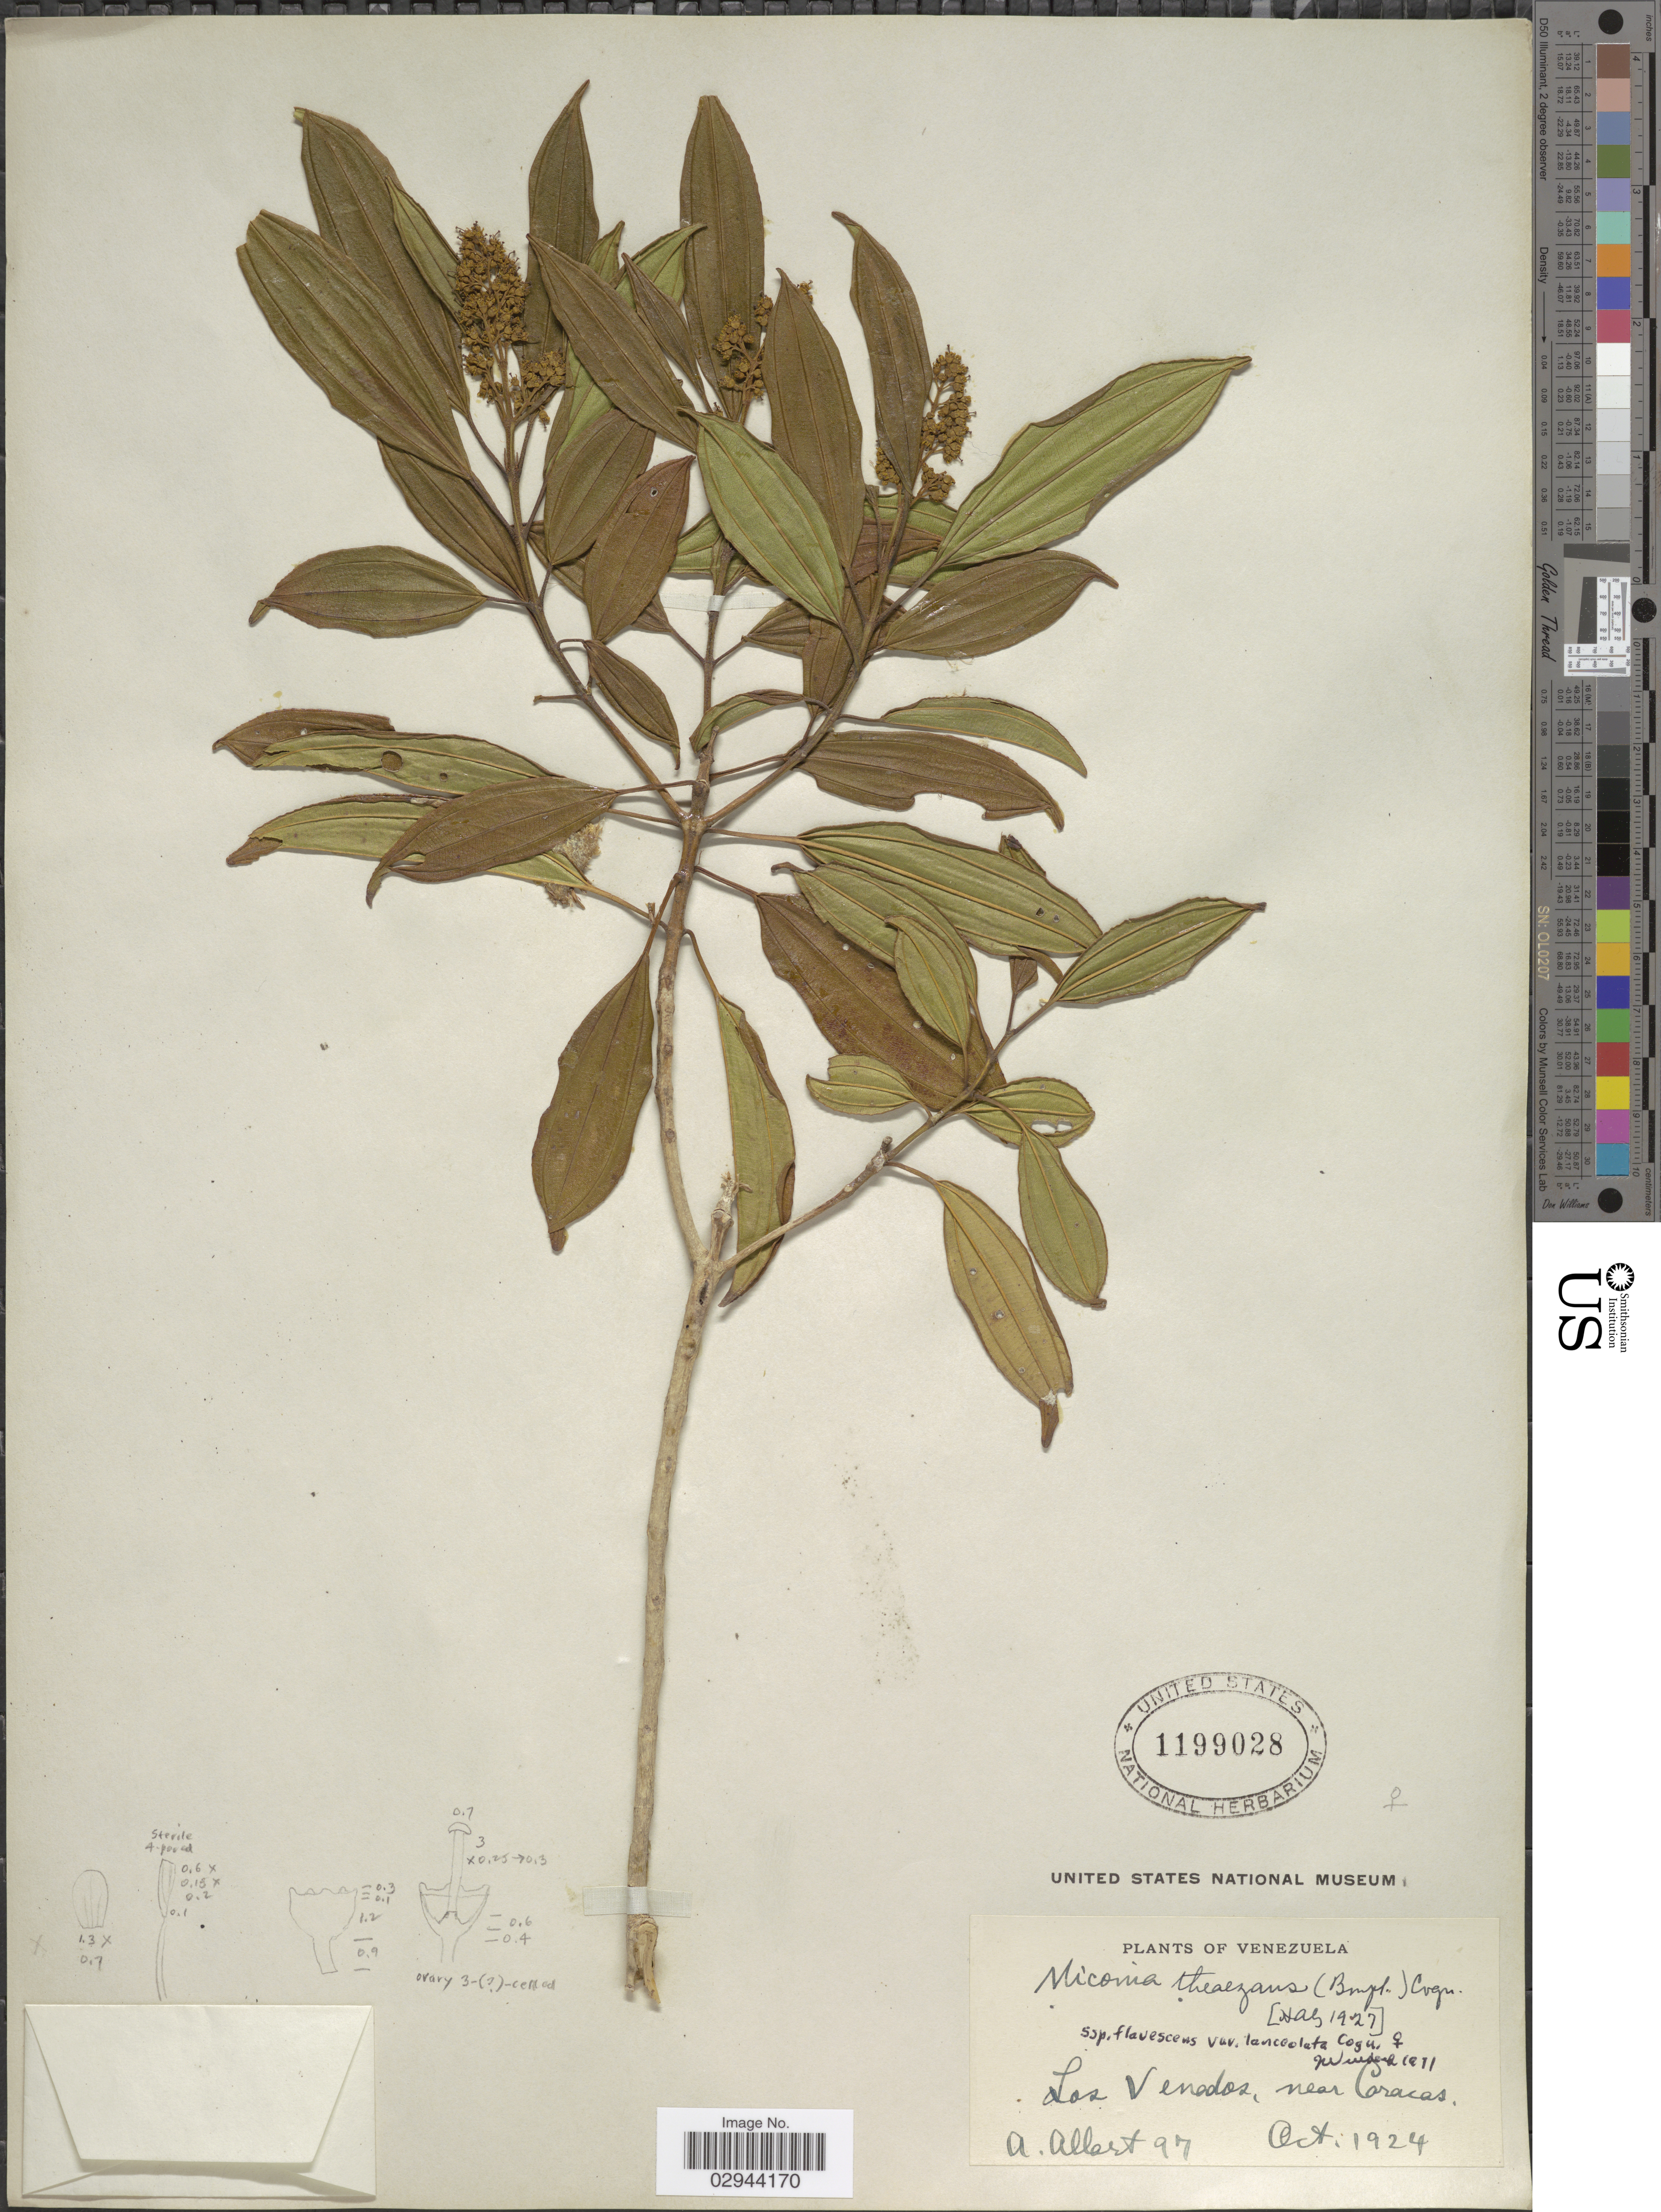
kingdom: Plantae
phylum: Tracheophyta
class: Magnoliopsida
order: Myrtales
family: Melastomataceae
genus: Miconia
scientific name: Miconia theizans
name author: (Bonpl.) Cogn.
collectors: A. Albert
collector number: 97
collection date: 1924-10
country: Venezuela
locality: Las Venedos, near Caracas.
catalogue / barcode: US 1199028